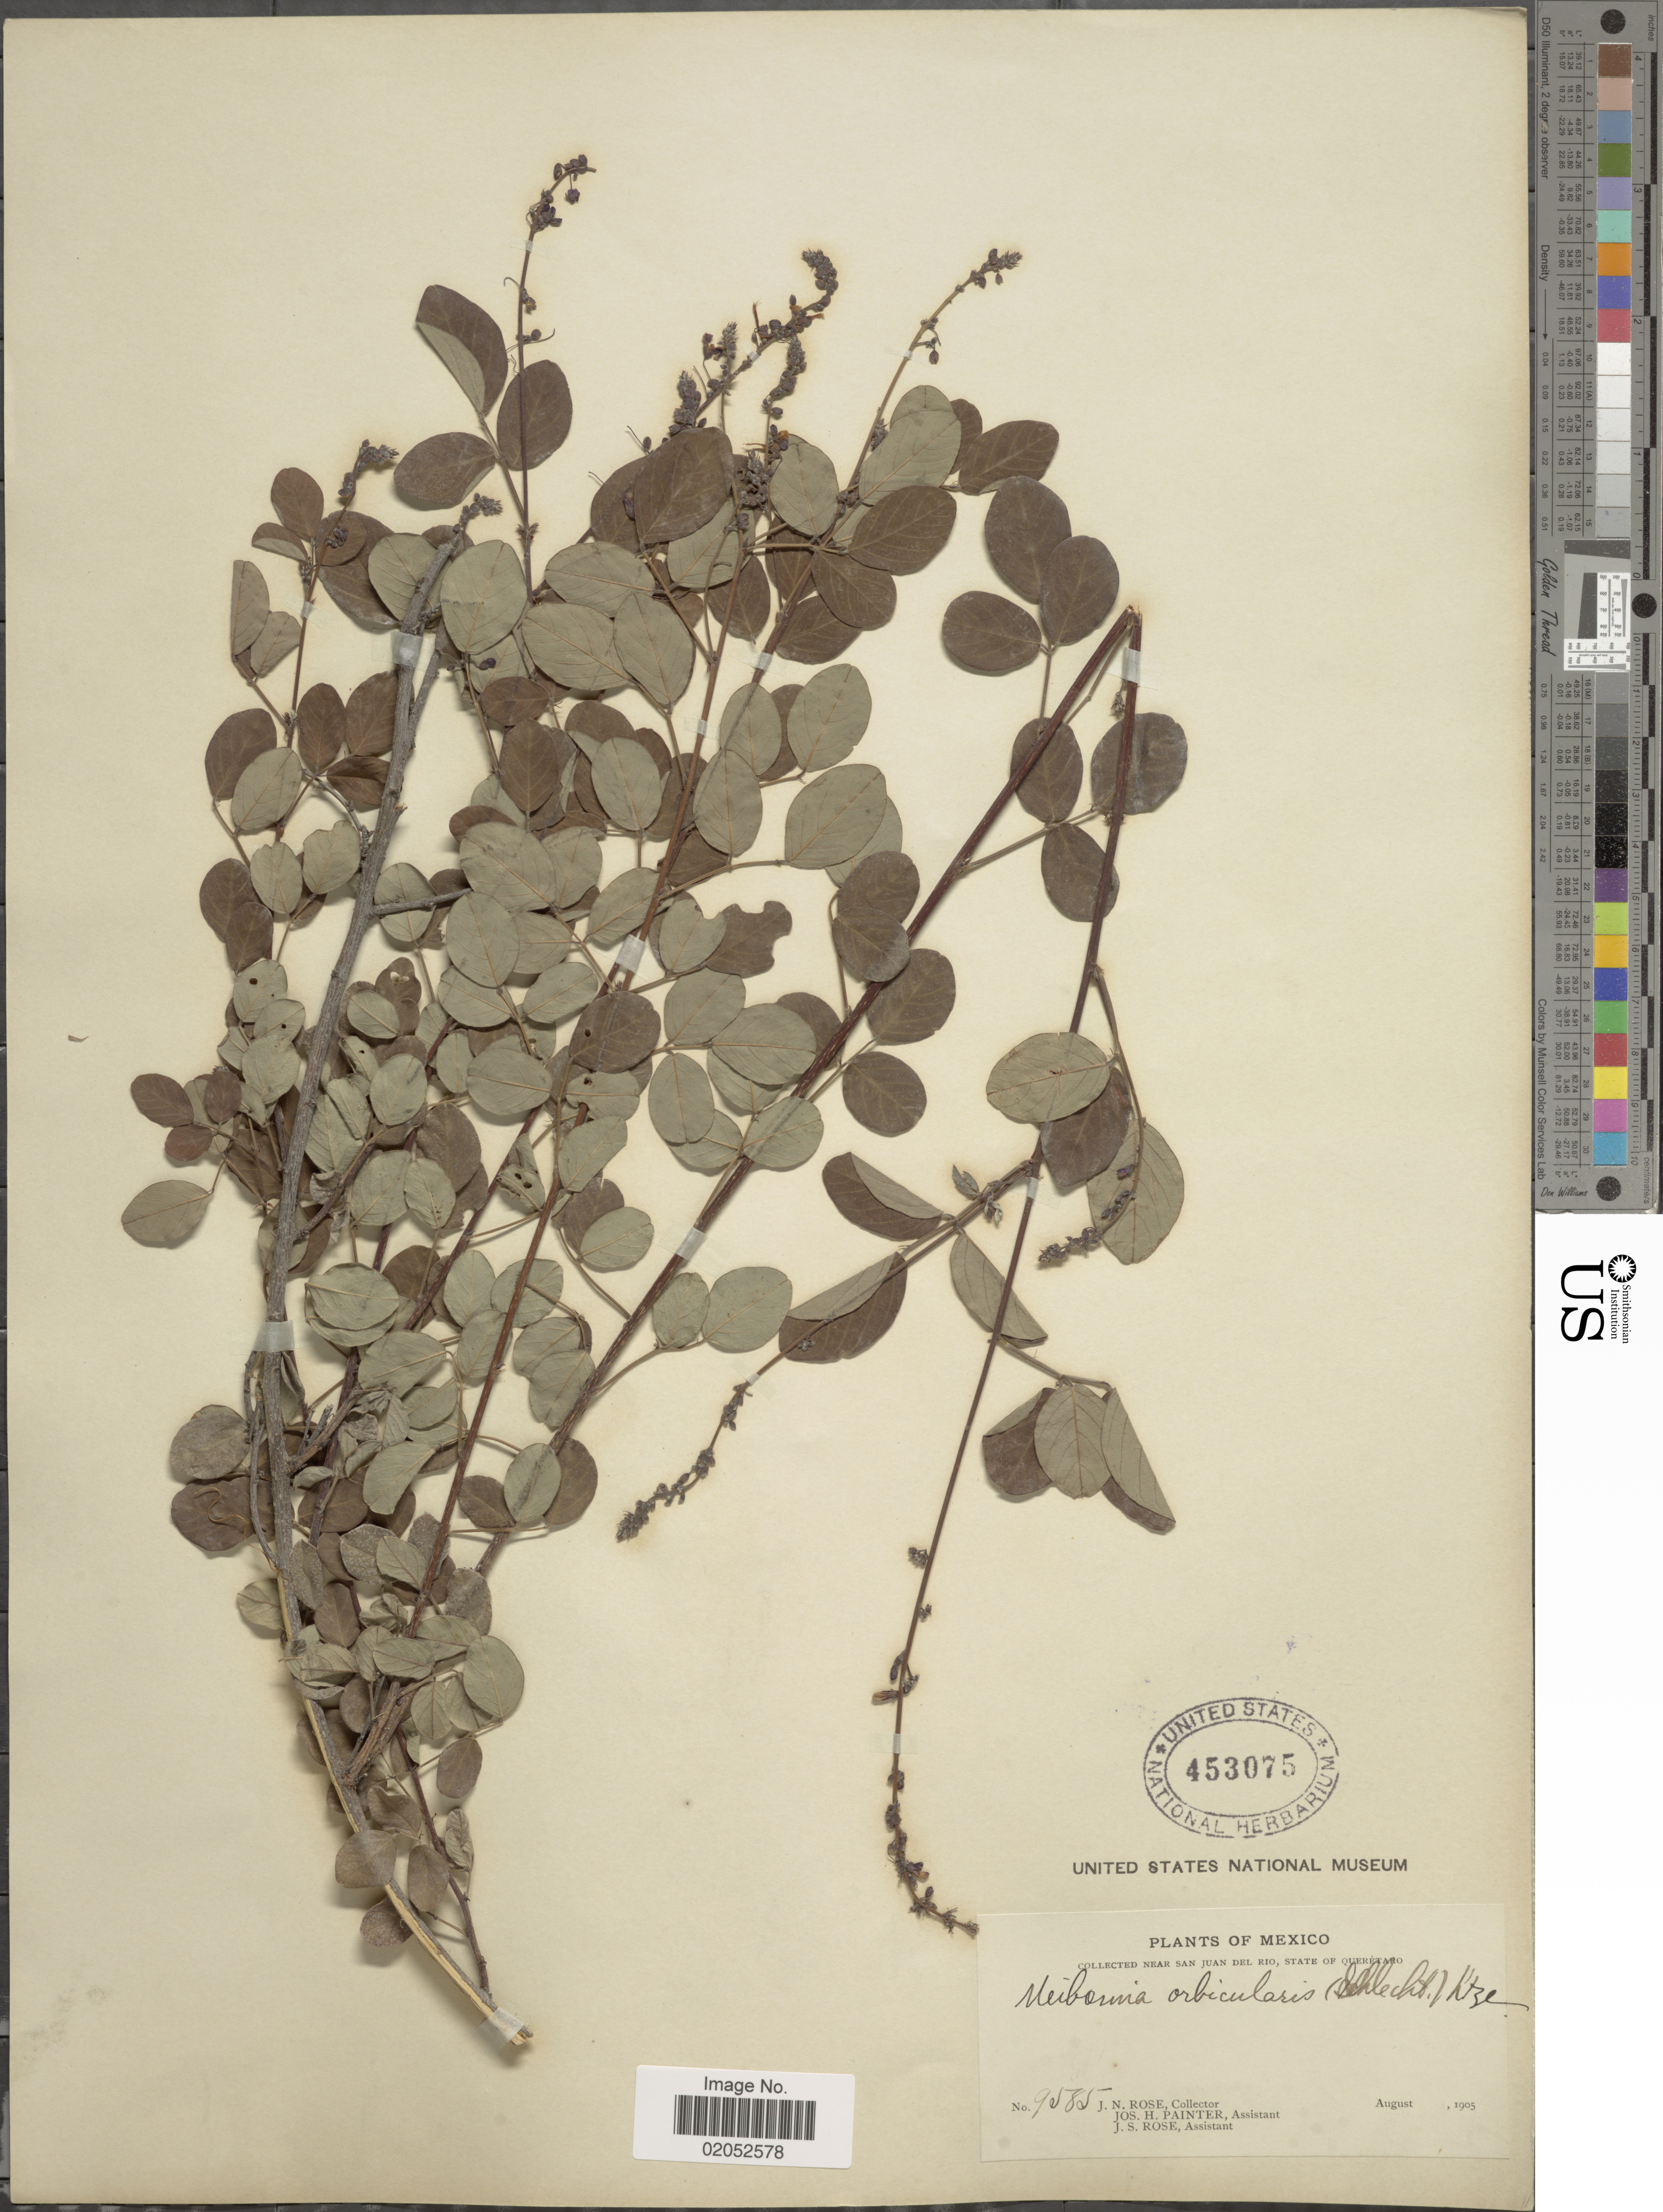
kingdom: Plantae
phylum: Tracheophyta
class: Magnoliopsida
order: Fabales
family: Fabaceae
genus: Desmodium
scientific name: Desmodium orbiculare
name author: Schltdl.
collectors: J. N. Rose, J. H. Painter & J. S. Rose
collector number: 9585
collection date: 1905-08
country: Mexico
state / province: Querétaro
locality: Near San Juan Del Rio, State of Queretaro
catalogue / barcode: US 453075